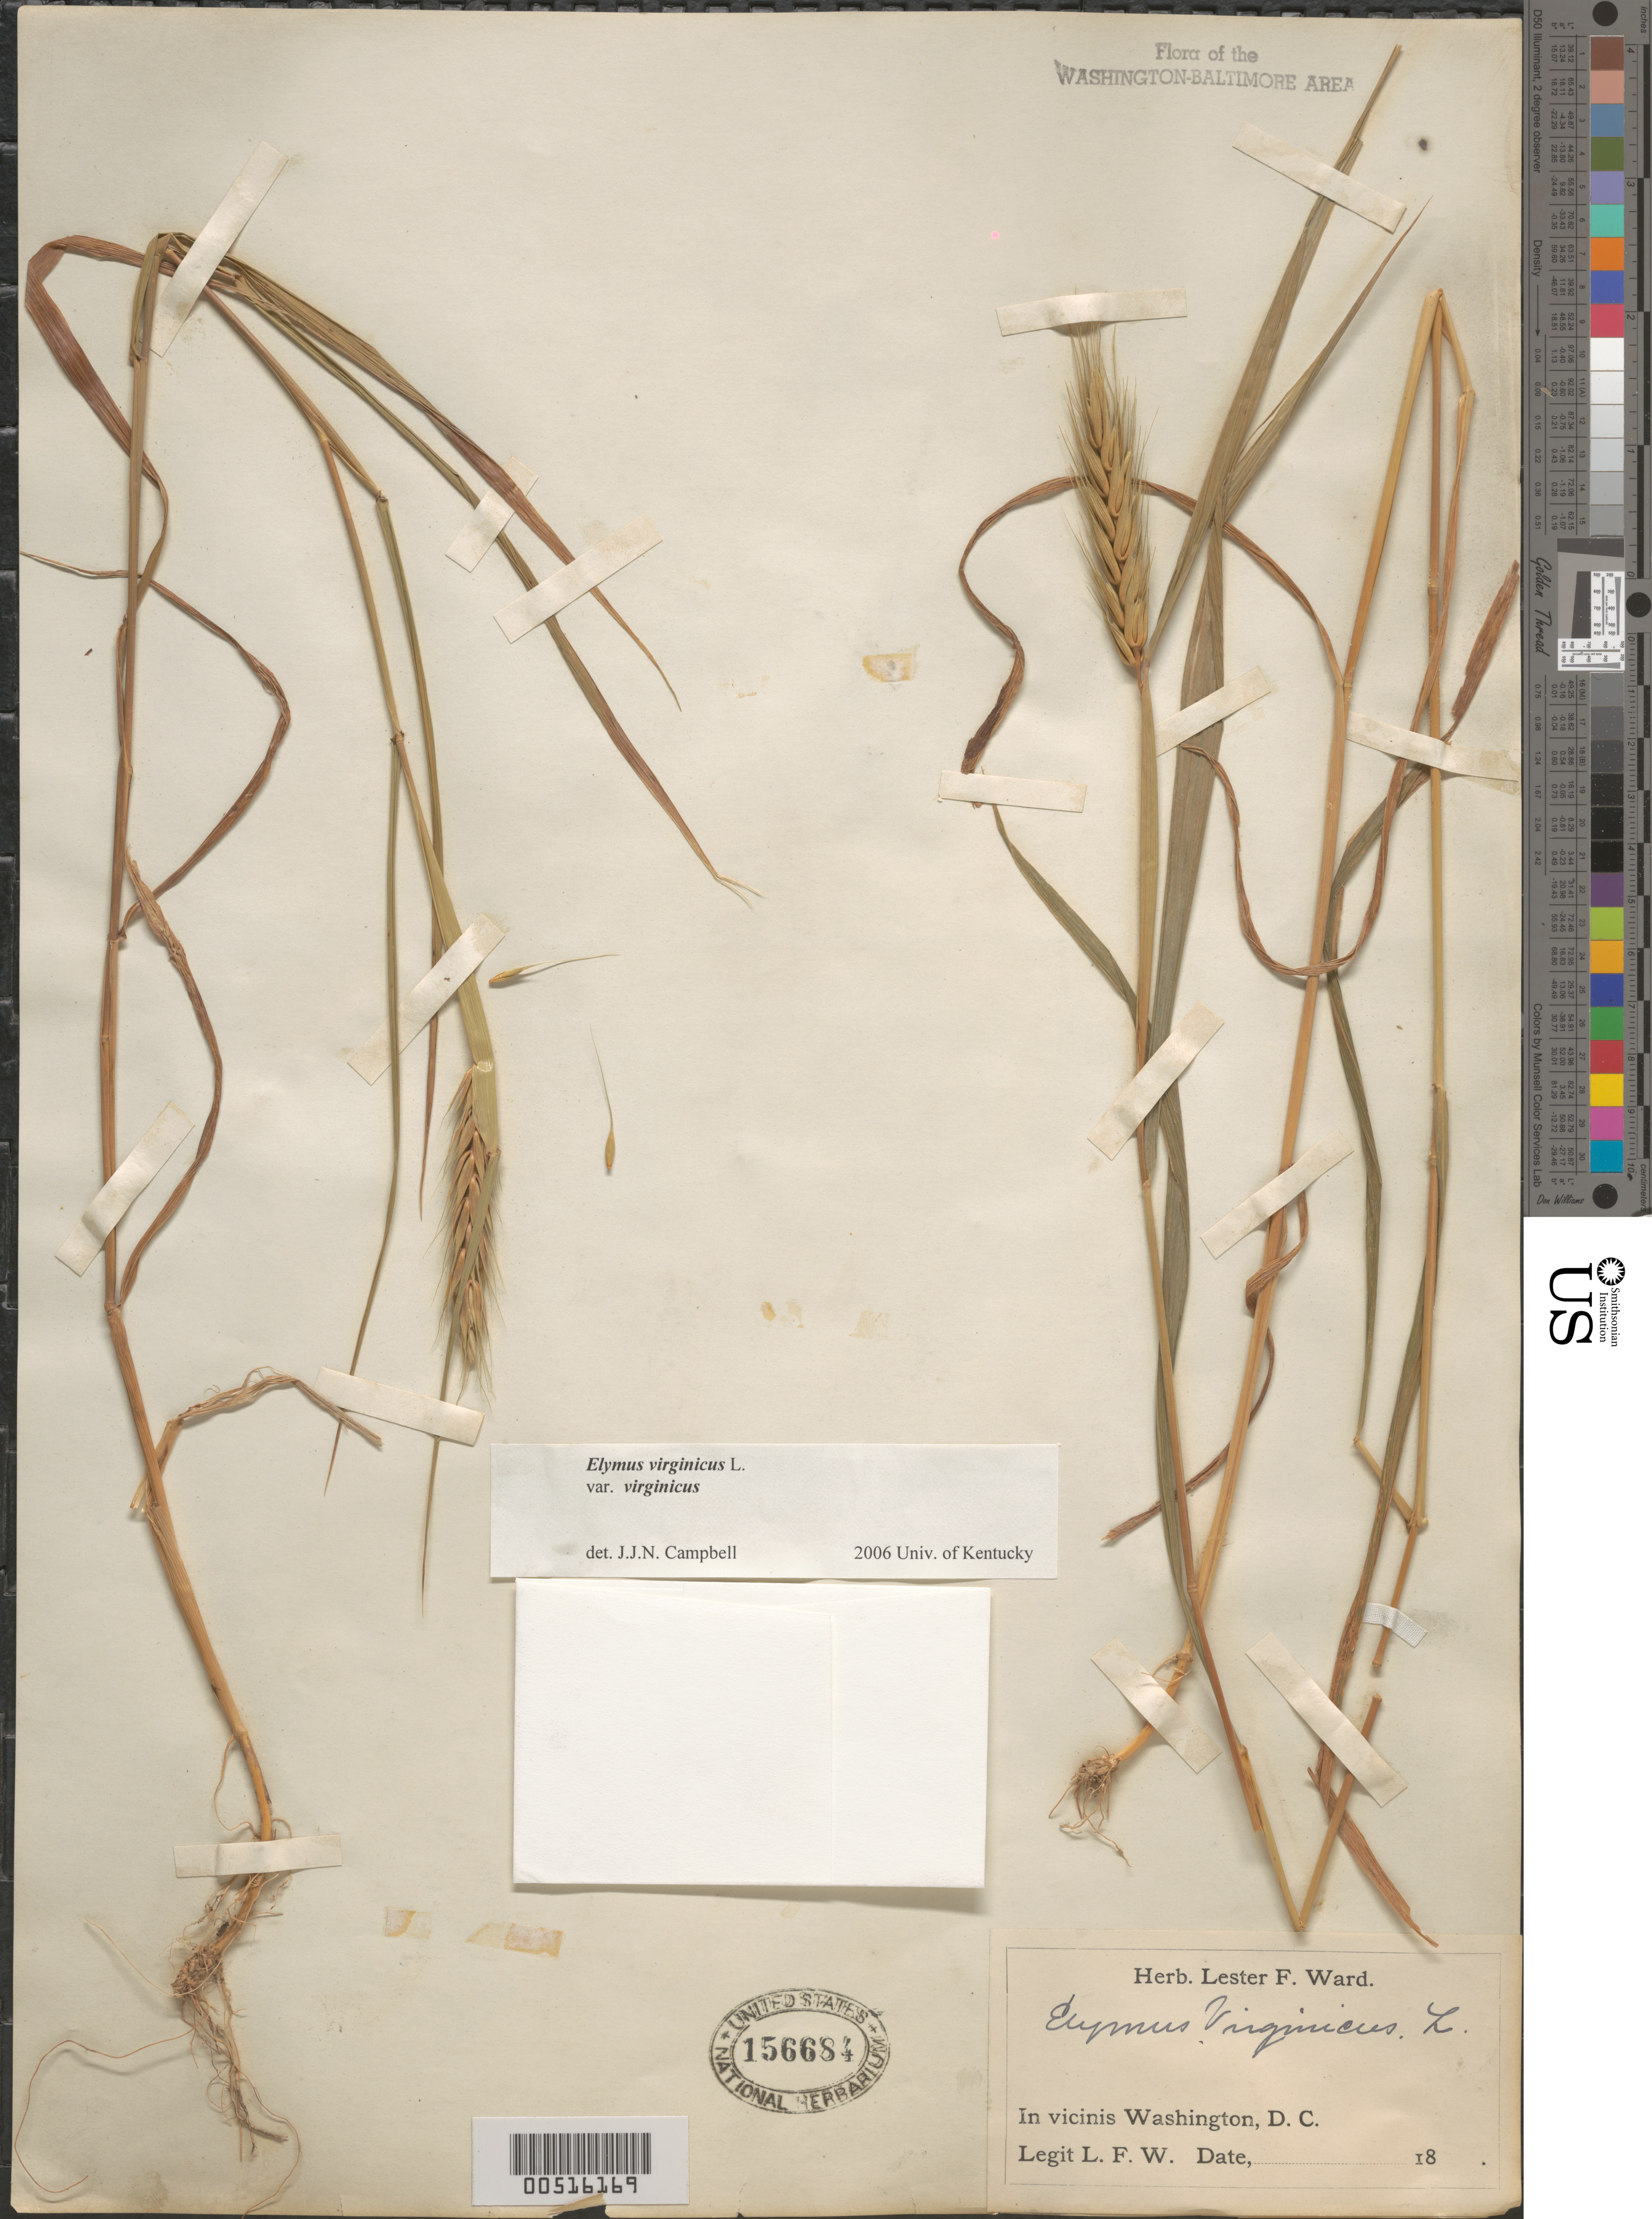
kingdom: Plantae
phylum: Tracheophyta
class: Liliopsida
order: Poales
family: Poaceae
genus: Elymus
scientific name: Elymus virginicus var. virginicus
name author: L.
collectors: L. F. Ward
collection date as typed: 18--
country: United States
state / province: District of Columbia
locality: Washington DC area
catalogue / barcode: US 156684